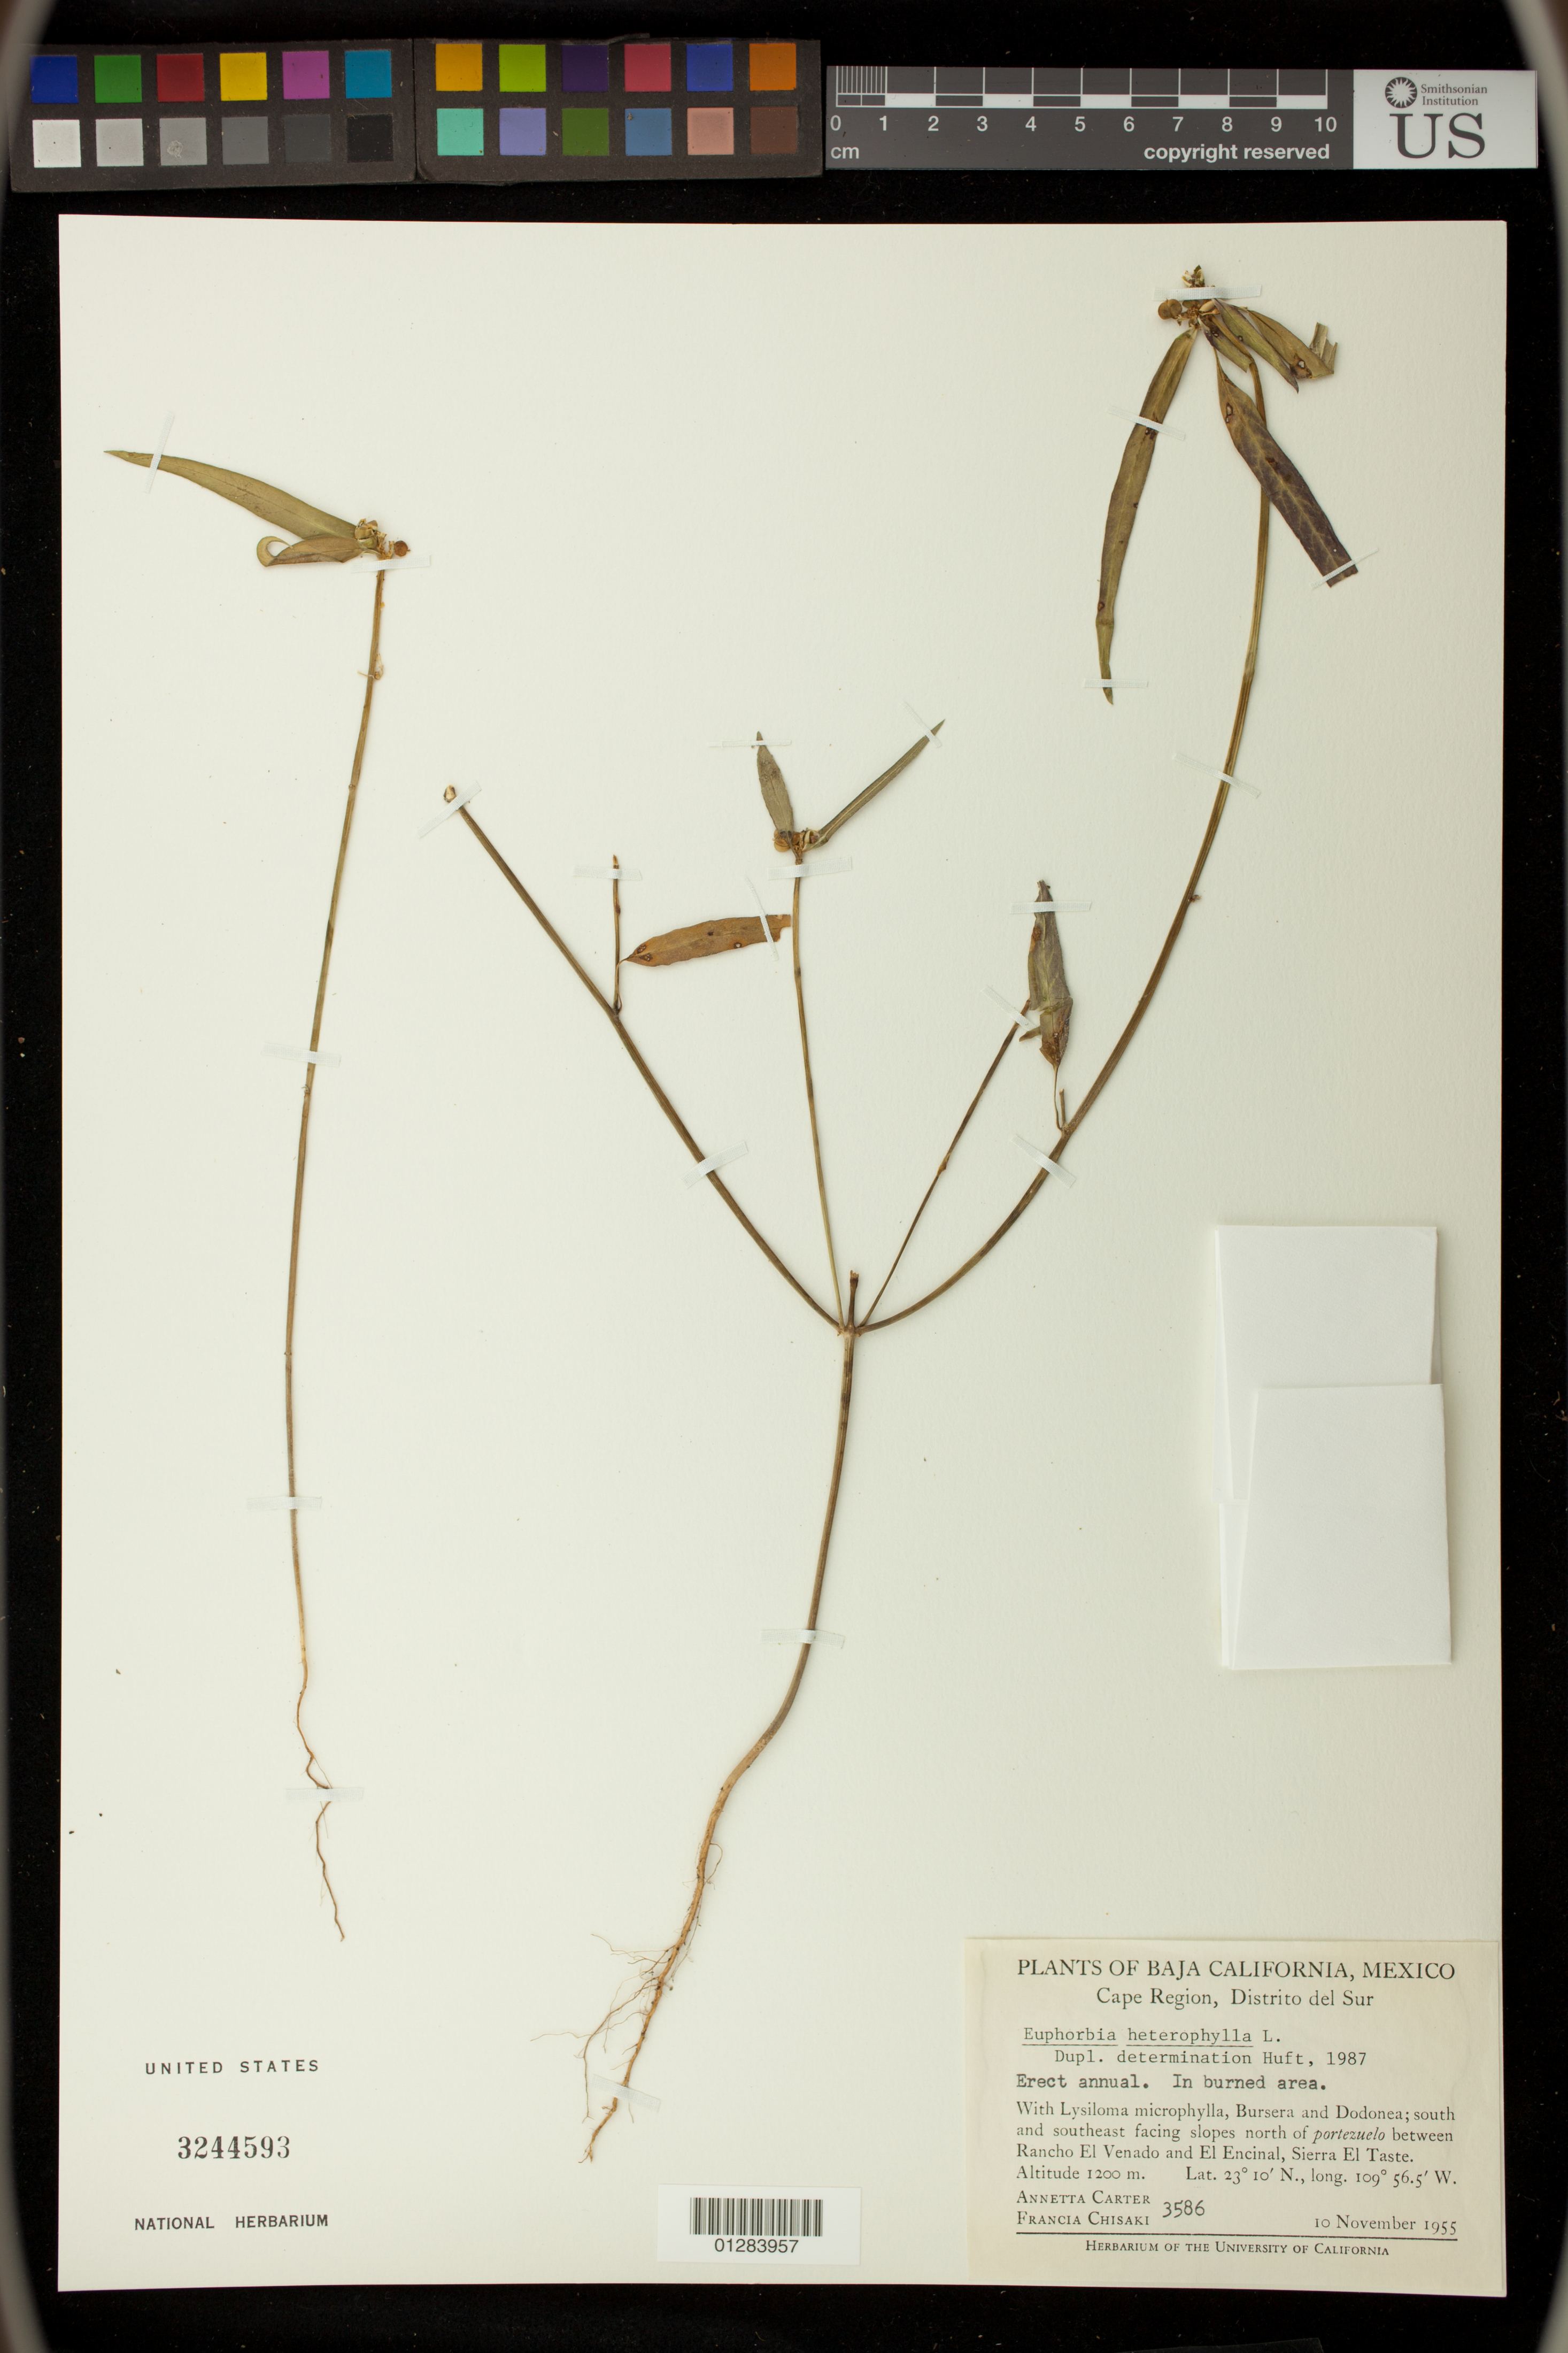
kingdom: Plantae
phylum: Tracheophyta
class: Magnoliopsida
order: Malpighiales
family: Euphorbiaceae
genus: Euphorbia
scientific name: Euphorbia heterophylla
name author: L.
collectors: A. M. Carter & F. Chisaki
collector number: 3586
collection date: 1955-11-10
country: Mexico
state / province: Baja California Sur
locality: Cape Region, Distrito del Sur. South and southeast facing slopes north of portezuelo between Rancho El Venado and El Encinal, Sierra El Taste.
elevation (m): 1200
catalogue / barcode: US 3244593